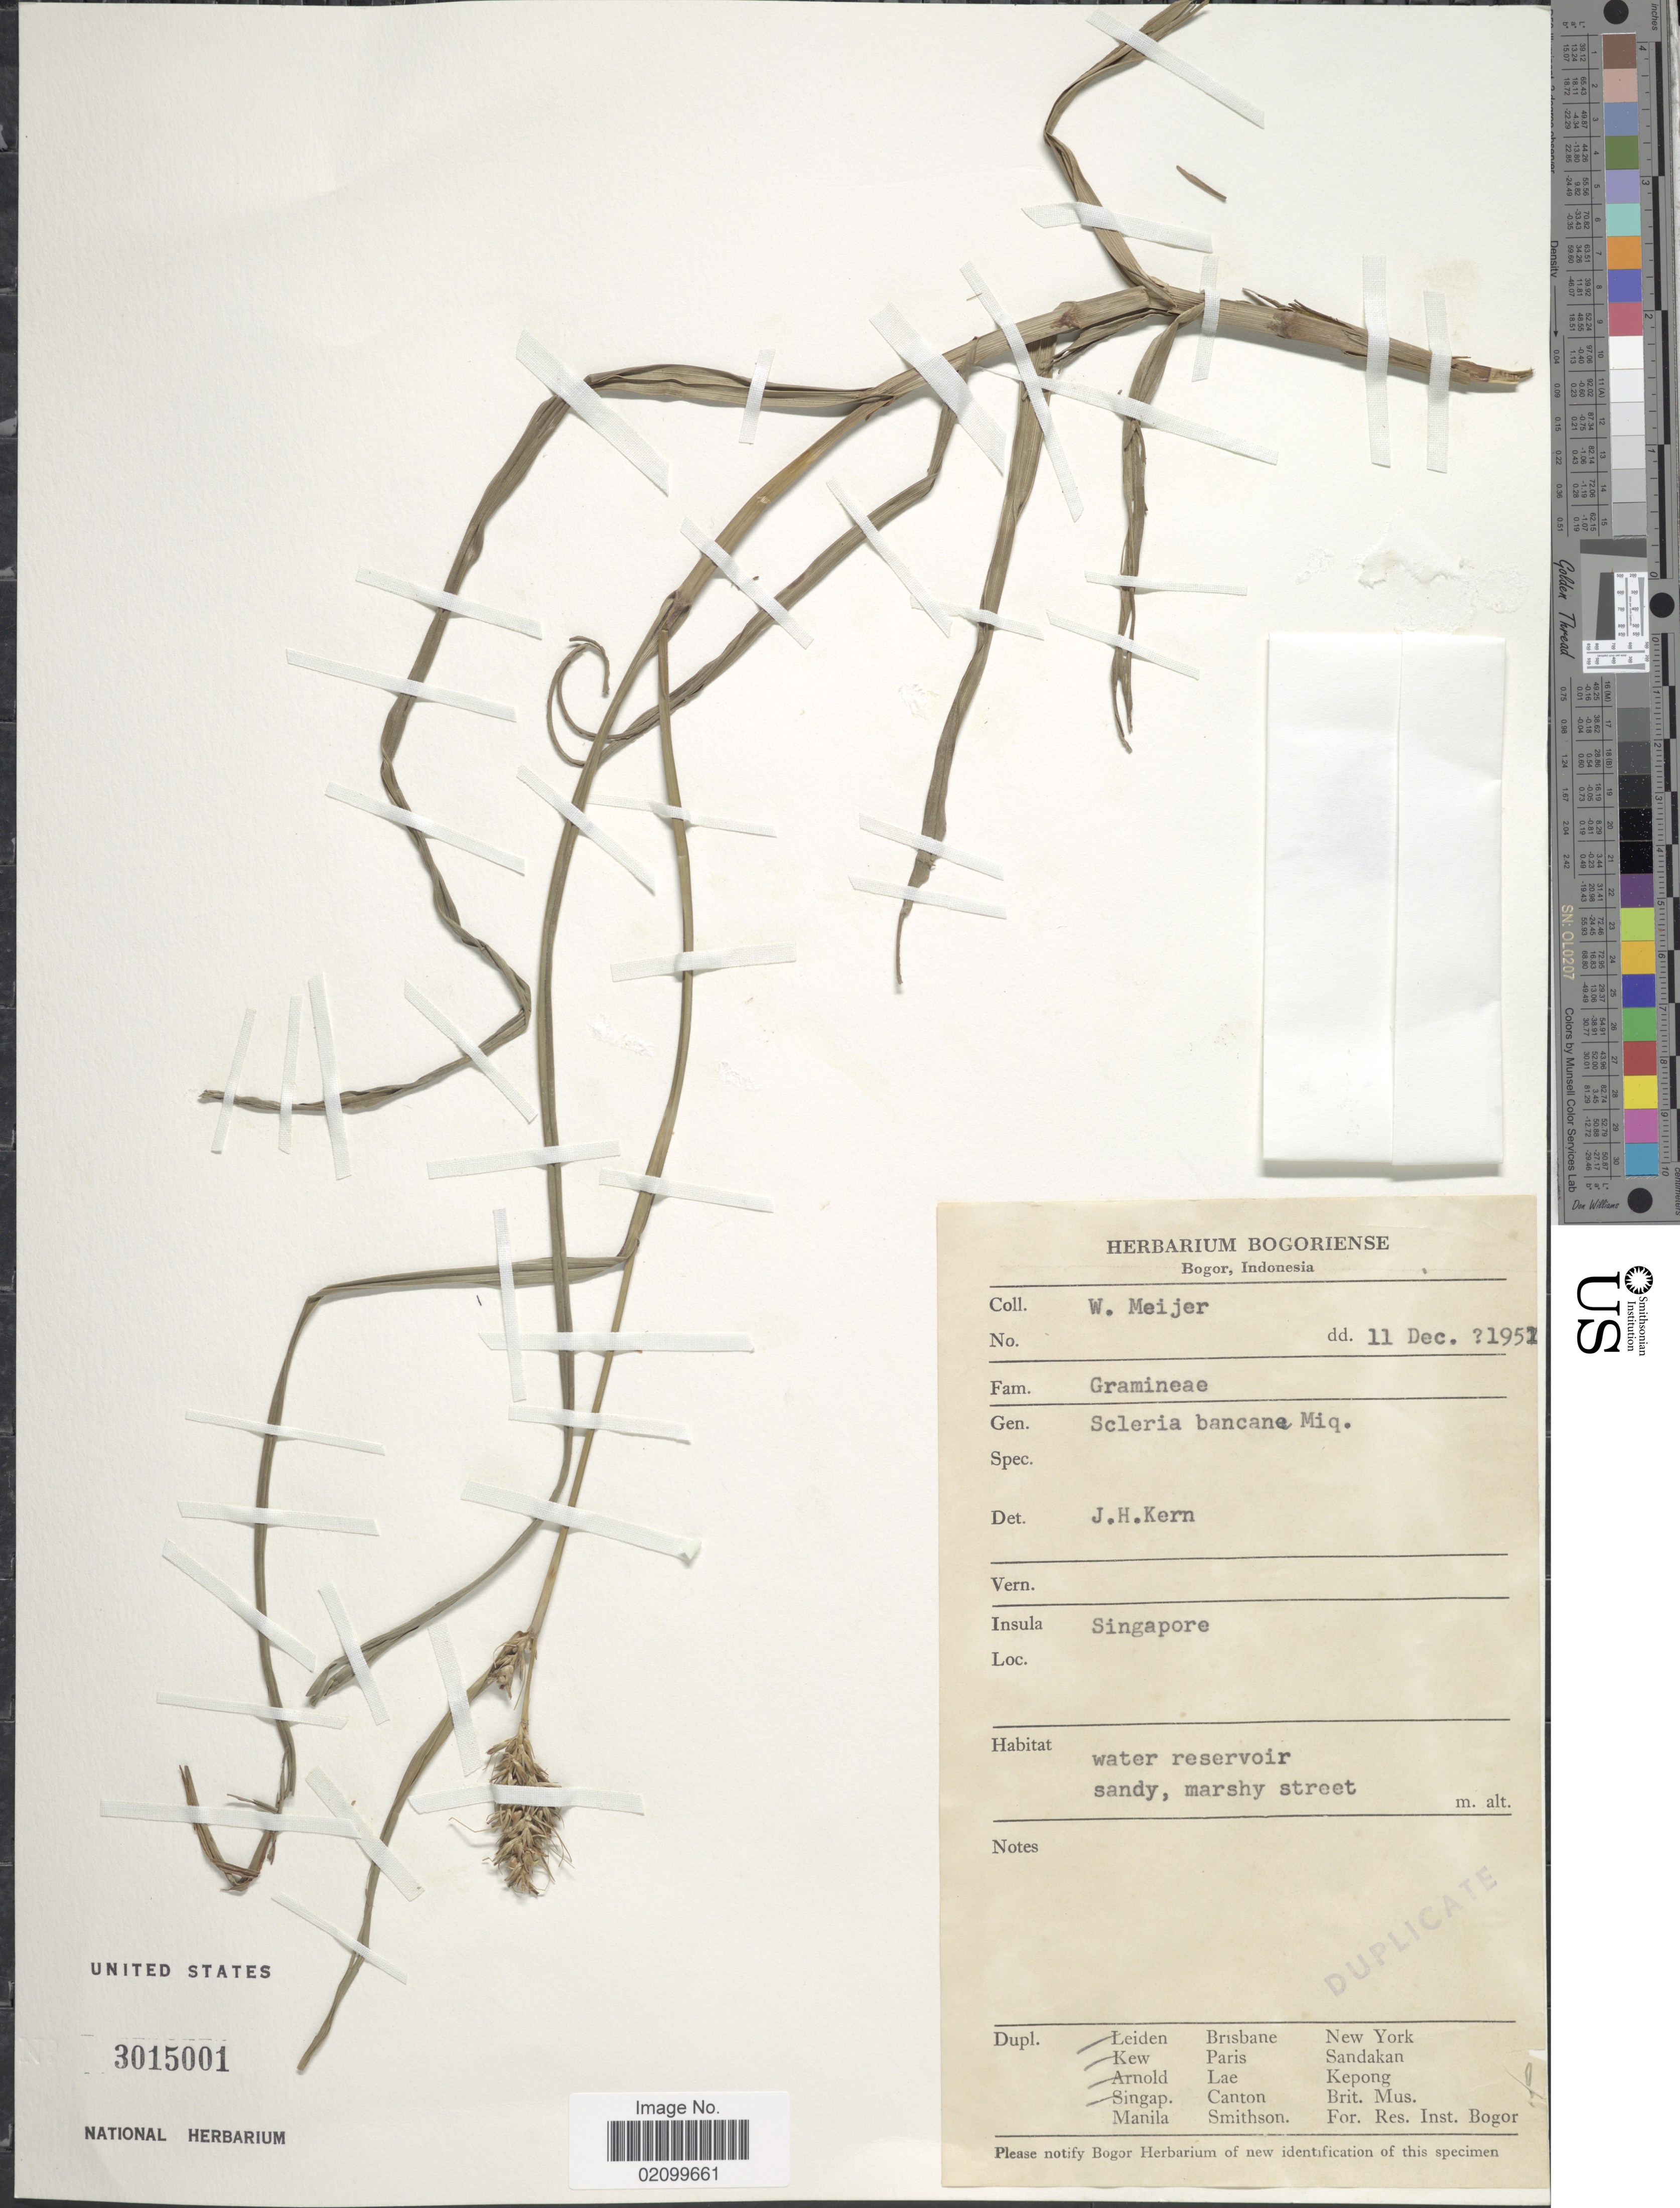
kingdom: Plantae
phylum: Tracheophyta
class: Liliopsida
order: Poales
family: Cyperaceae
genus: Scleria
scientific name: Scleria bancana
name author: Miq.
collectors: W. Meijer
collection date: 1951-12-11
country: Singapore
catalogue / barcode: US 3015001